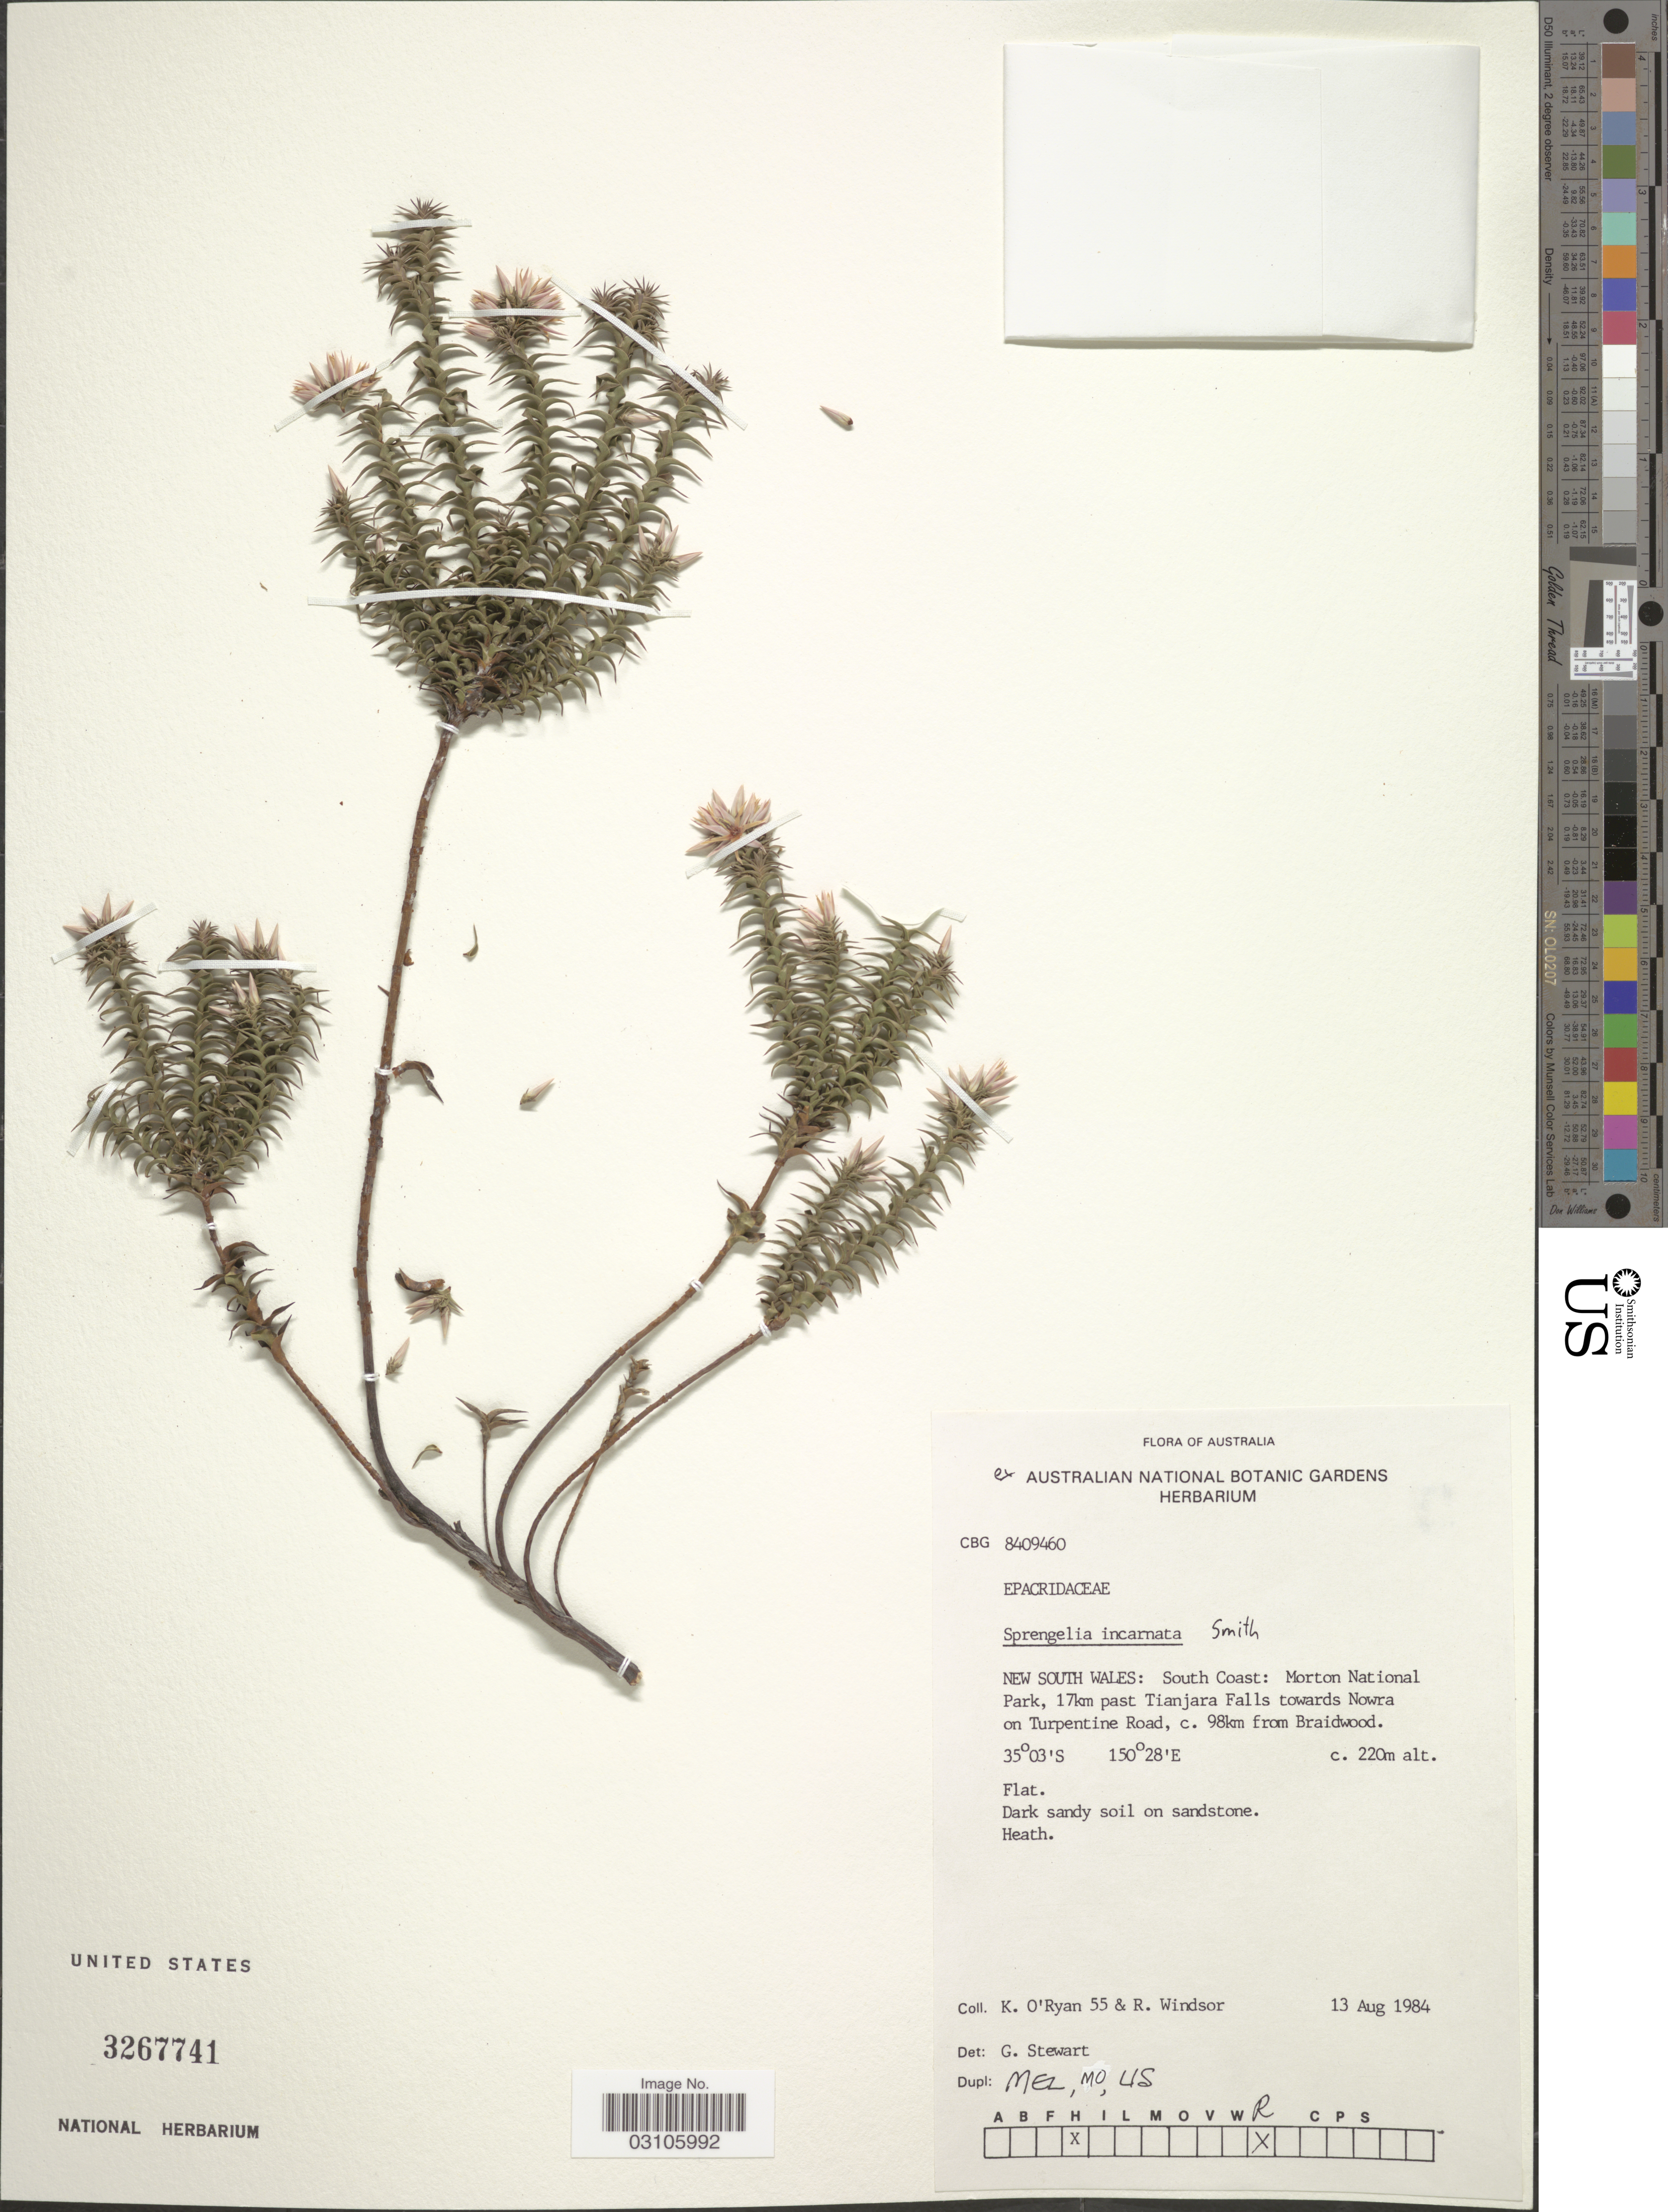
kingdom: Plantae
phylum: Tracheophyta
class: Magnoliopsida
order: Ericales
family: Ericaceae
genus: Sprengelia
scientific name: Sprengelia incarnata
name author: L.S. Sm.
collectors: K. O'Ryan & R. Windsor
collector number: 55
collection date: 1984-08-13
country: Australia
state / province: New South Wales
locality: South Coast: Morton National Park, 17 km past Tianjara Falls towards Nowra on Turpentine Road, c. 98 km from Braidwood.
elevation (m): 220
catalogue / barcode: US 3267741